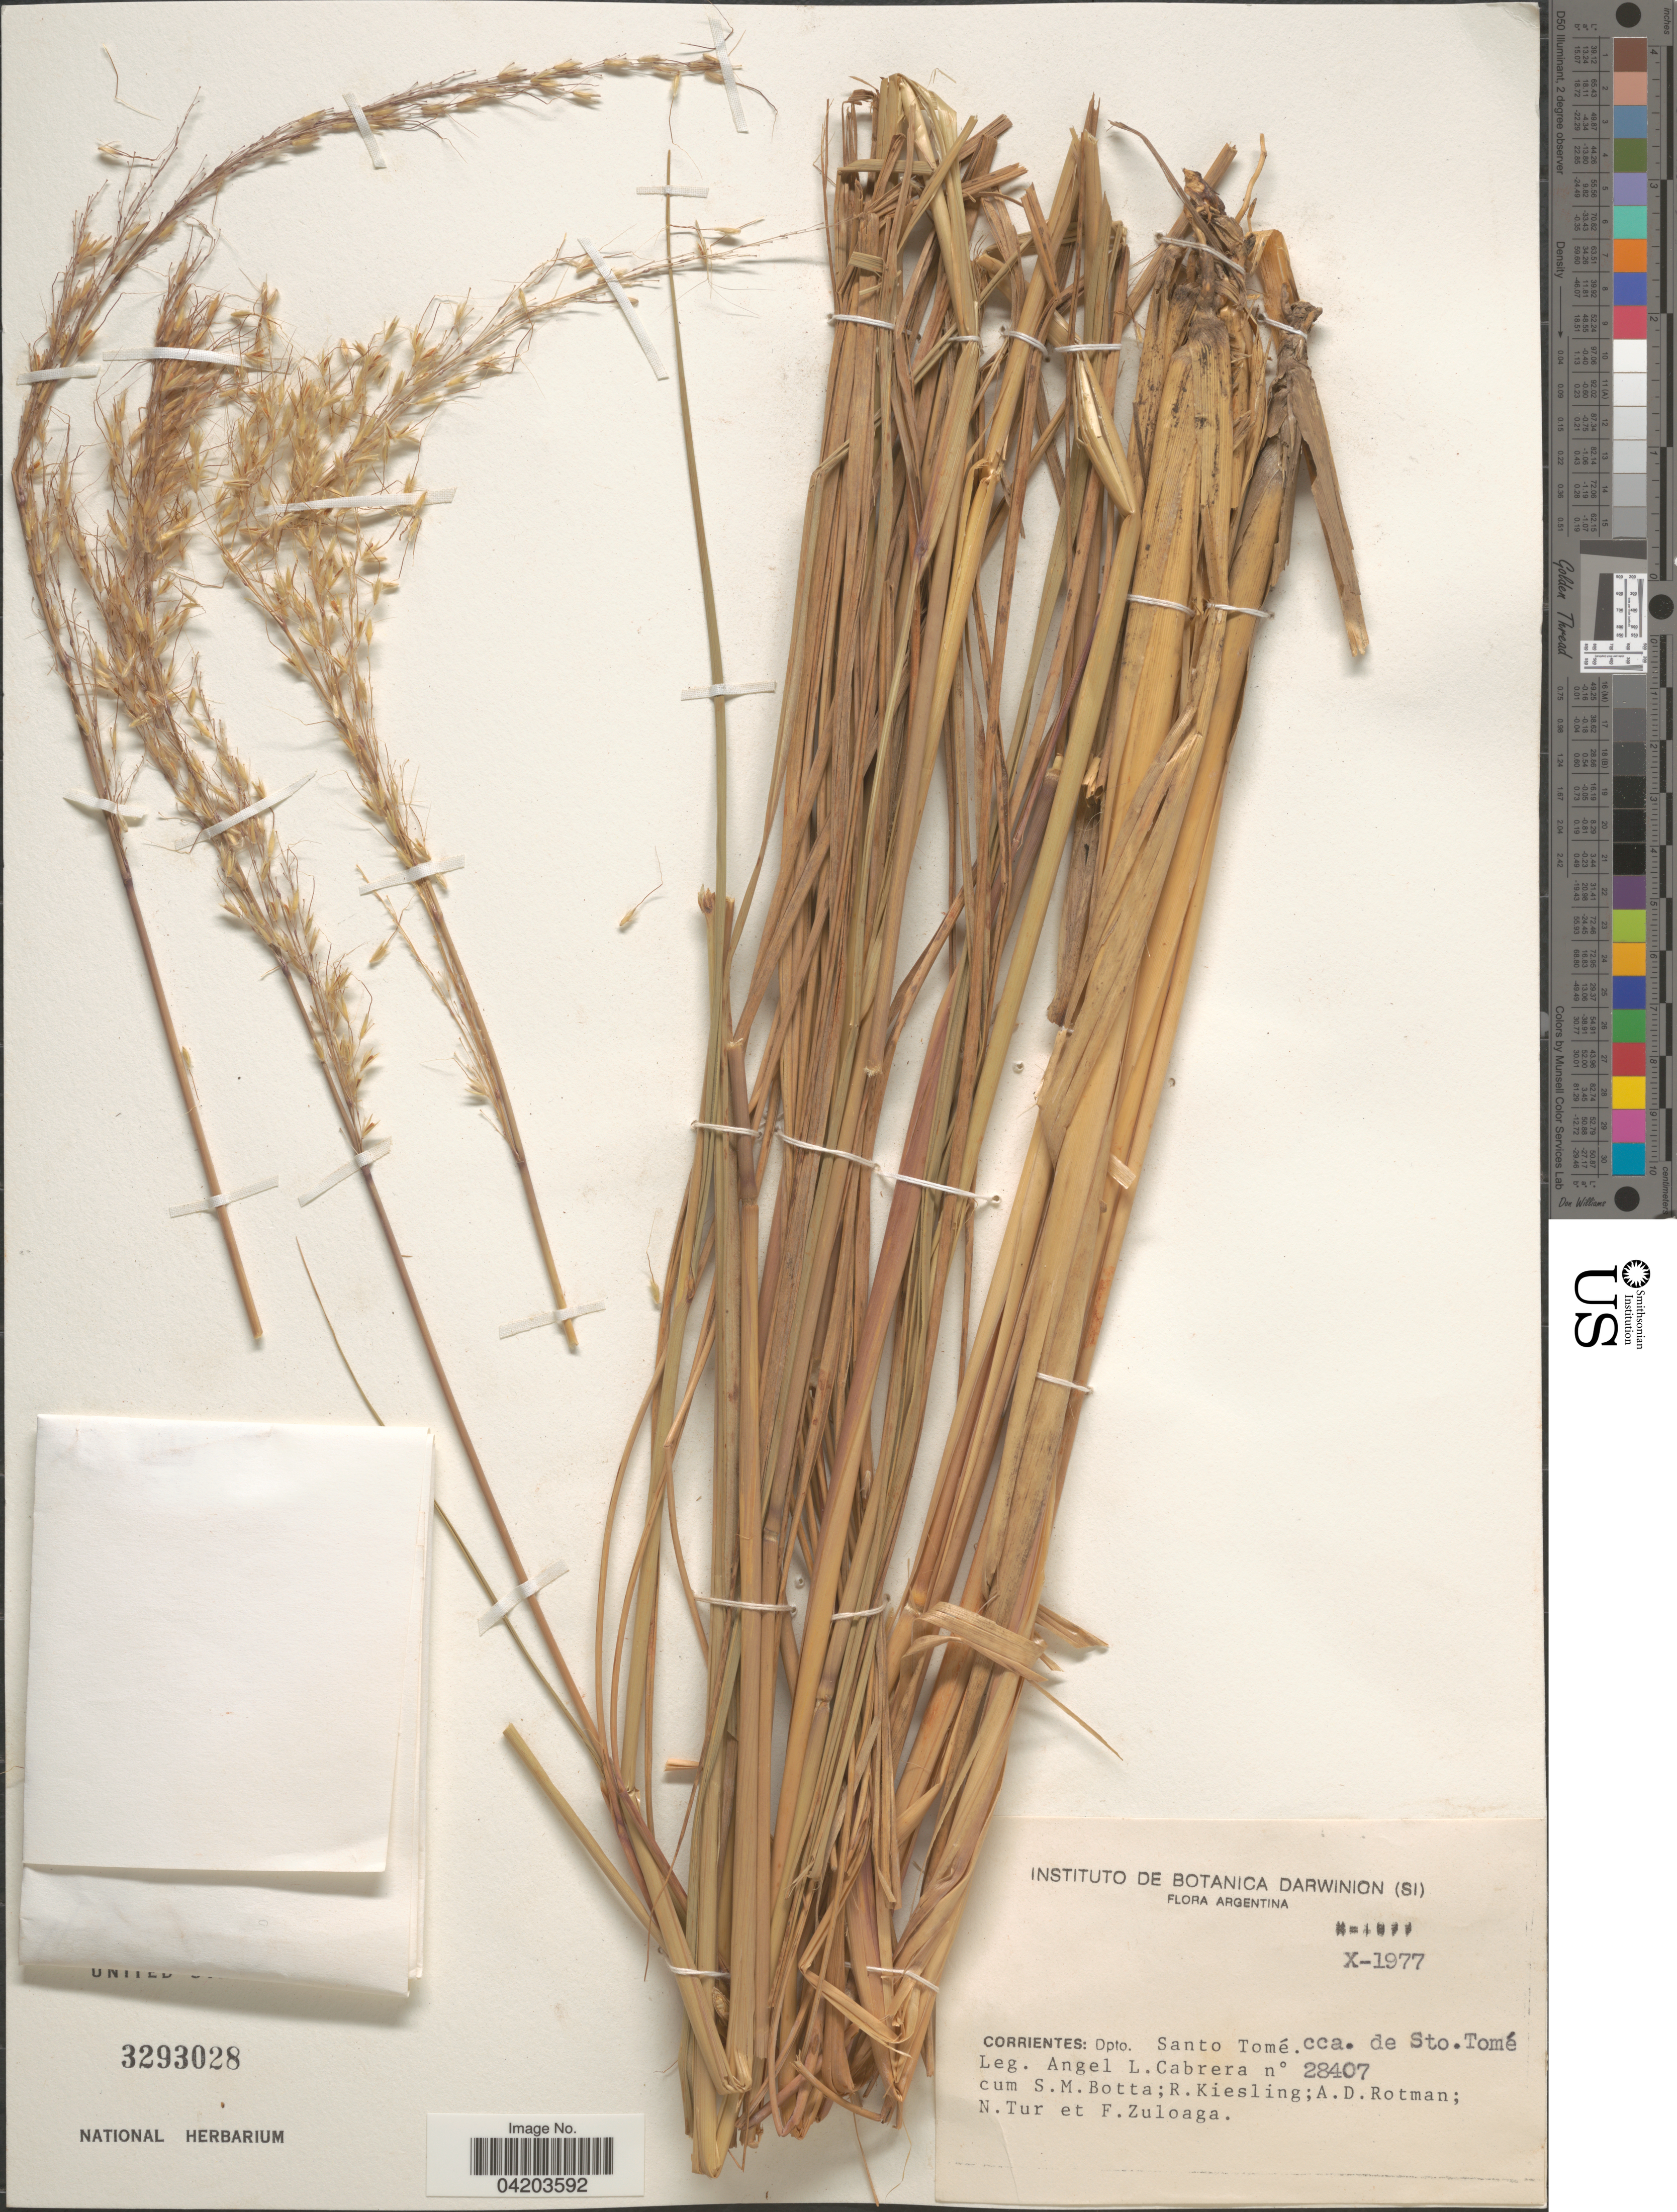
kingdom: Plantae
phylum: Tracheophyta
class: Liliopsida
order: Poales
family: Poaceae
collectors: A. L. Cabrera, S. Botta, R. Kiesling, A. D. Rotman & et al.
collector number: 28407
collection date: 1977-10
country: Argentina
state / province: Corrientes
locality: Dpto. Santo Tomé. cca. de Sto. Tomé.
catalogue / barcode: US 3293028